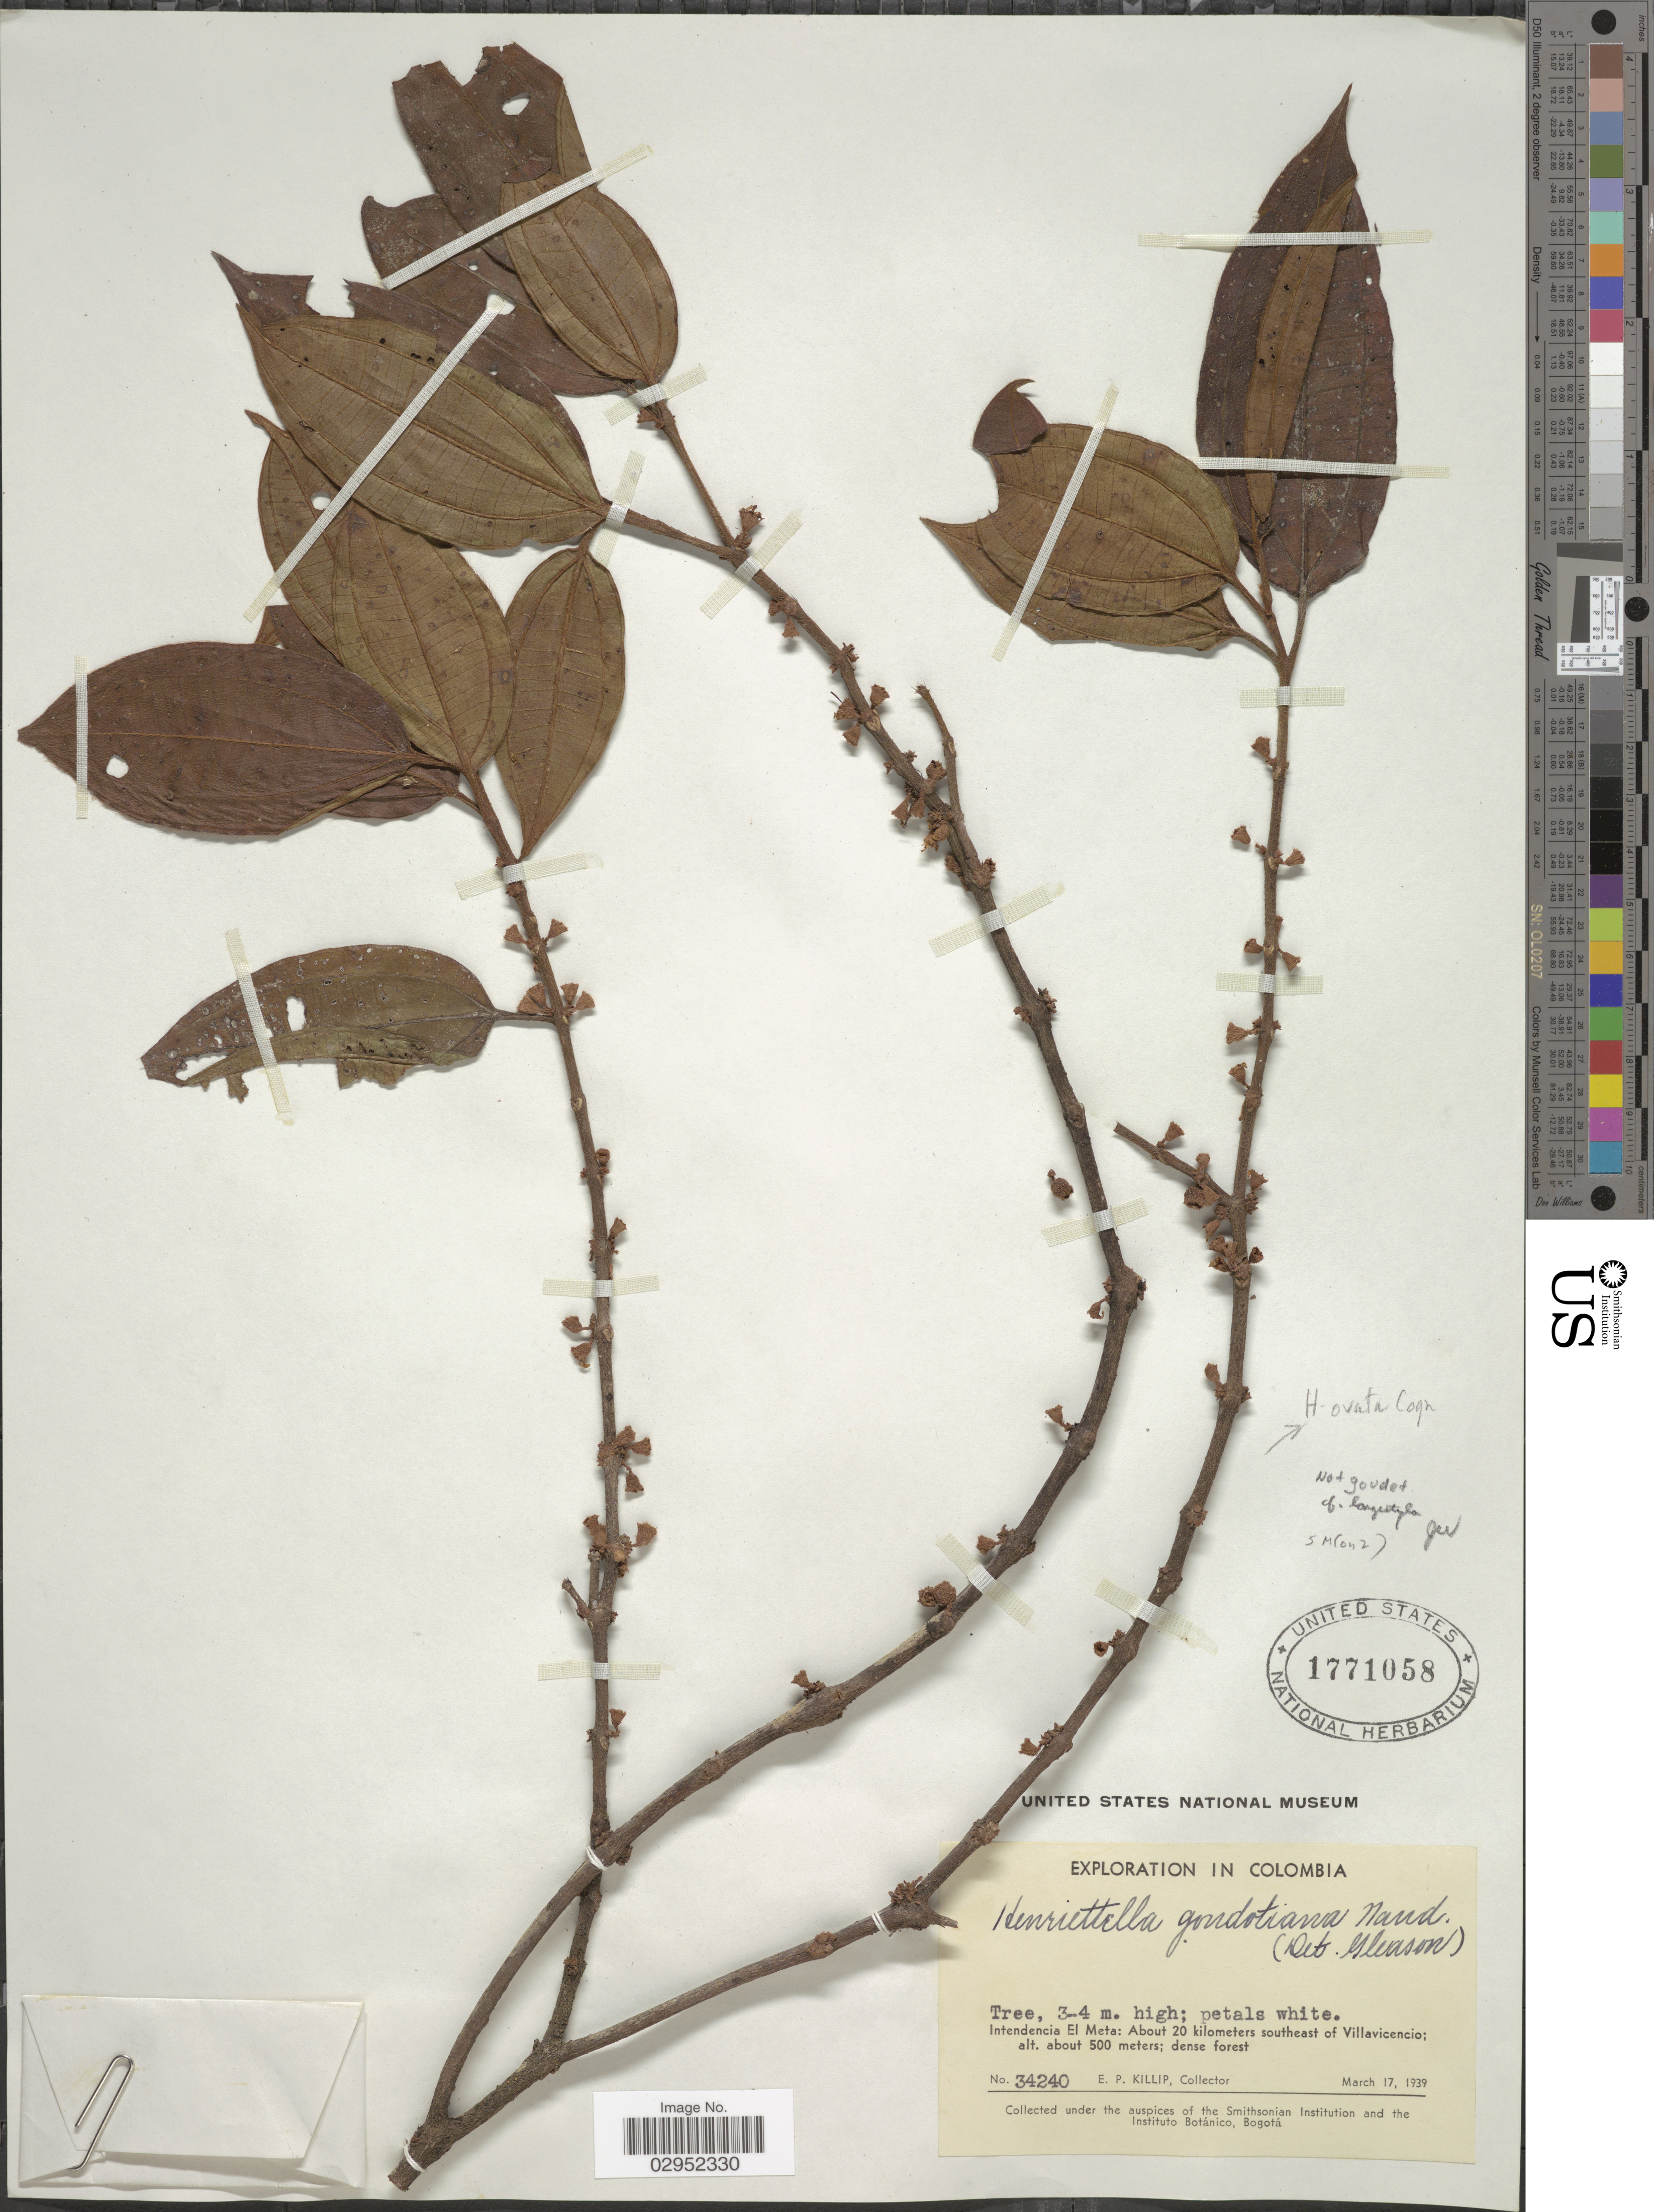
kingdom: Plantae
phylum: Tracheophyta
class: Magnoliopsida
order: Myrtales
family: Melastomataceae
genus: Henriettea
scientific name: Henriettea sp.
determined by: Strong, Mark T., (BOT), Smithsonian Institution - National Museum of Natural History (UNITED STATES)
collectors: E. P. Killip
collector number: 34240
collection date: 1939-03-17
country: Colombia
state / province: Meta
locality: Intendencia El Meta: About 20 kilomters southeast of Villavicencio.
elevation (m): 500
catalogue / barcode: US 1771058